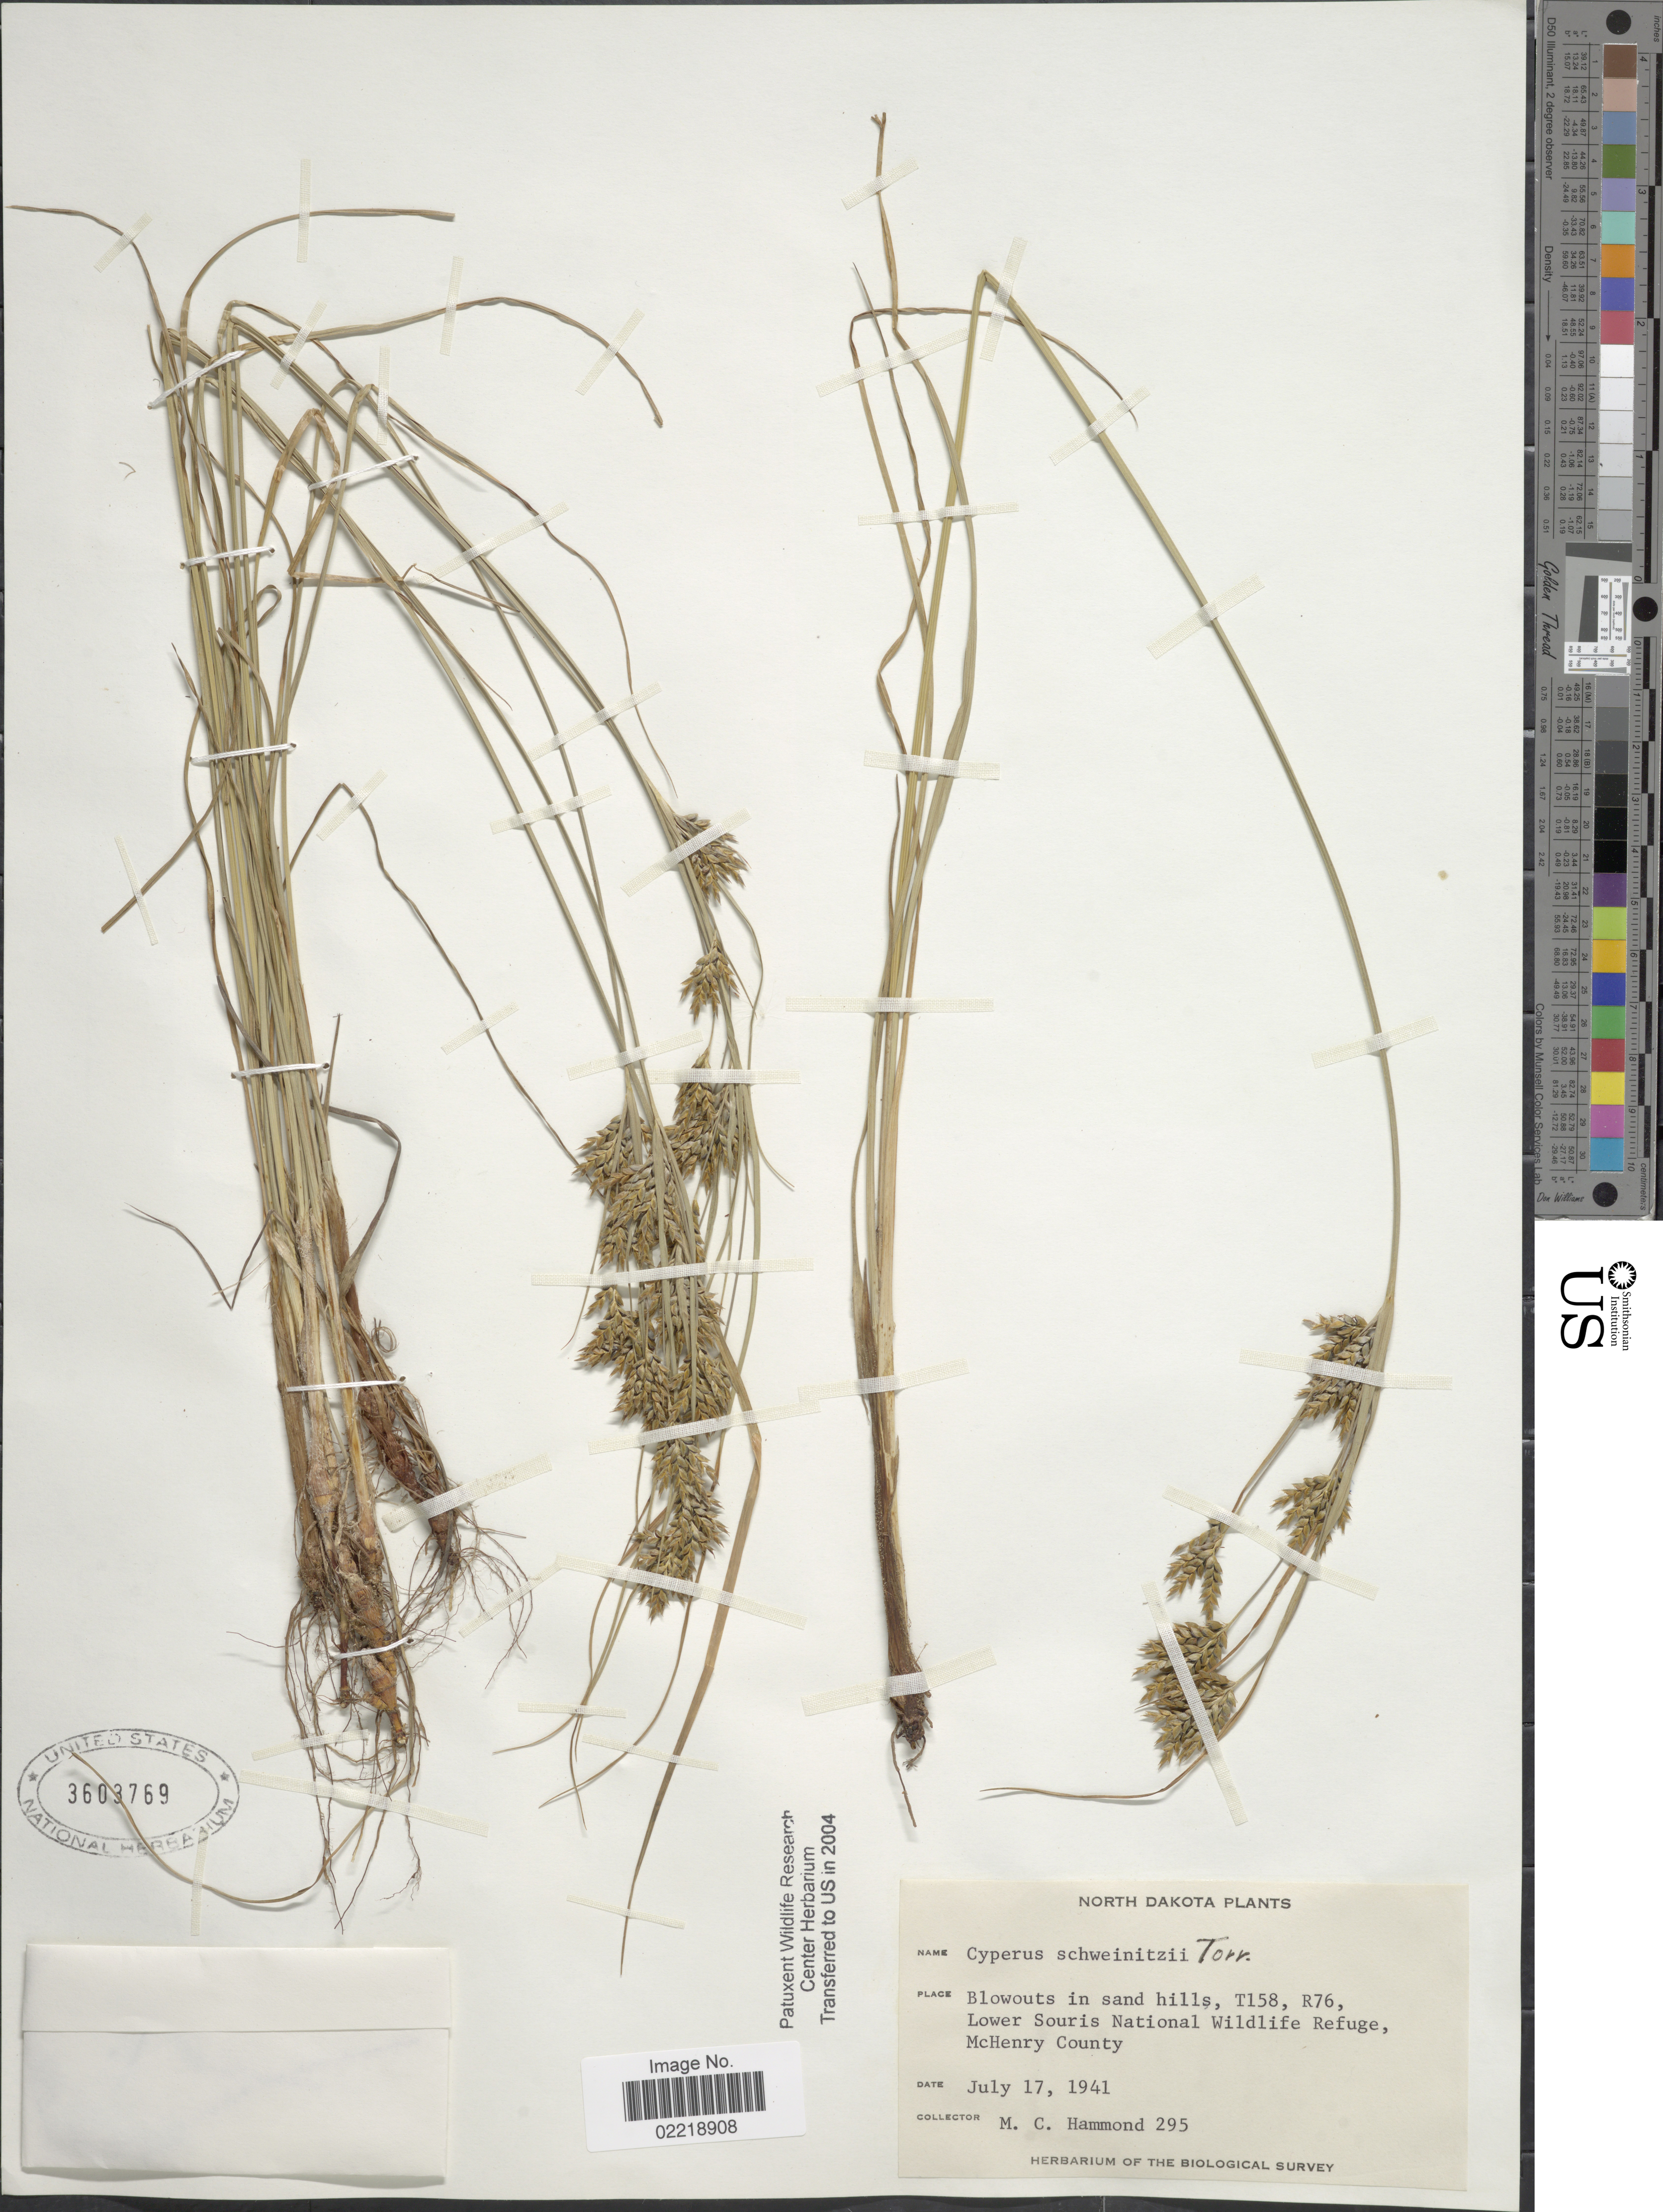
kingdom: Plantae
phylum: Tracheophyta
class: Liliopsida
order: Poales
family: Cyperaceae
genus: Cyperus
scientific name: Cyperus schweinitzii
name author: Torr.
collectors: M. Hammond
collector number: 295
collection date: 1941-07-17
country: United States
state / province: North Dakota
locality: Blowouts in and hills, T158, R76, Lower Souris National Wildlife Refuge, McHenry County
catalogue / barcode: US 3603769